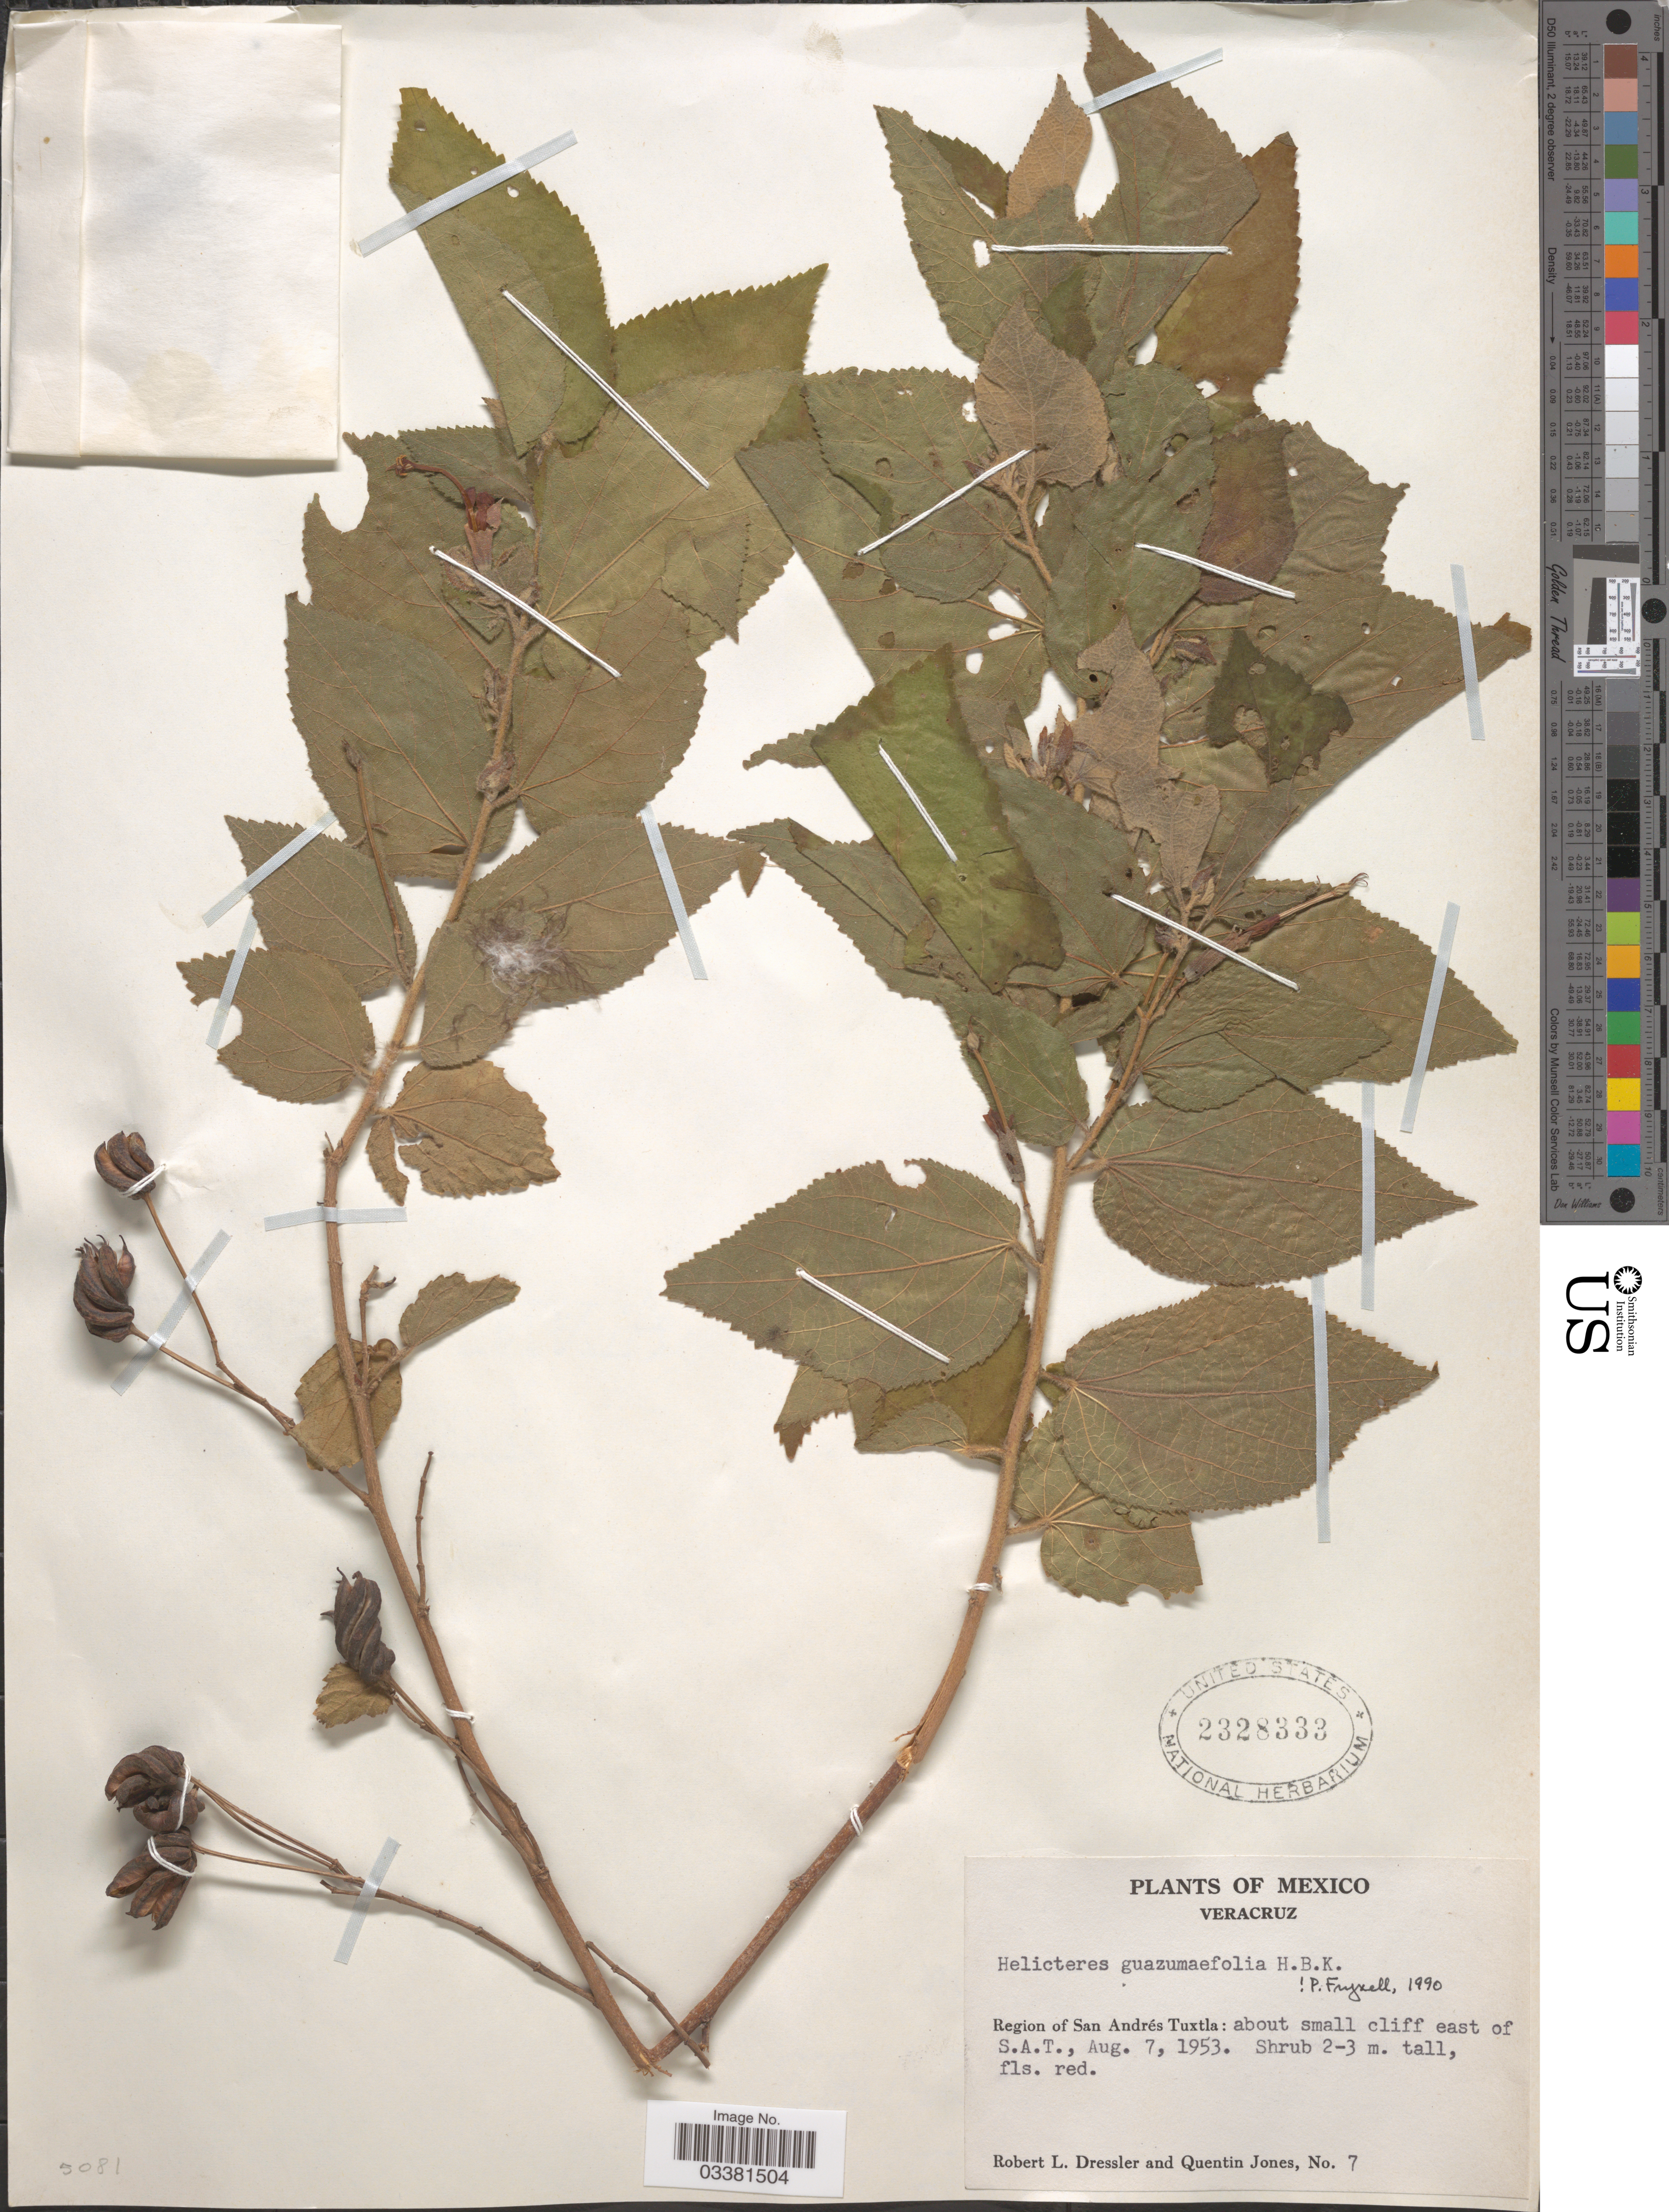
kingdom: Plantae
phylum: Tracheophyta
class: Magnoliopsida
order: Malvales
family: Malvaceae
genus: Helicteres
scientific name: Helicteres guazumifolia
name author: Kunth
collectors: R. Dressler & Q. Jones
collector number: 7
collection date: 1953-08-07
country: Mexico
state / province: Veracruz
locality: Veracruz. Region of San Andrés Tuxtla: about small cliff east of S.A.T.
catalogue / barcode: US 2328333